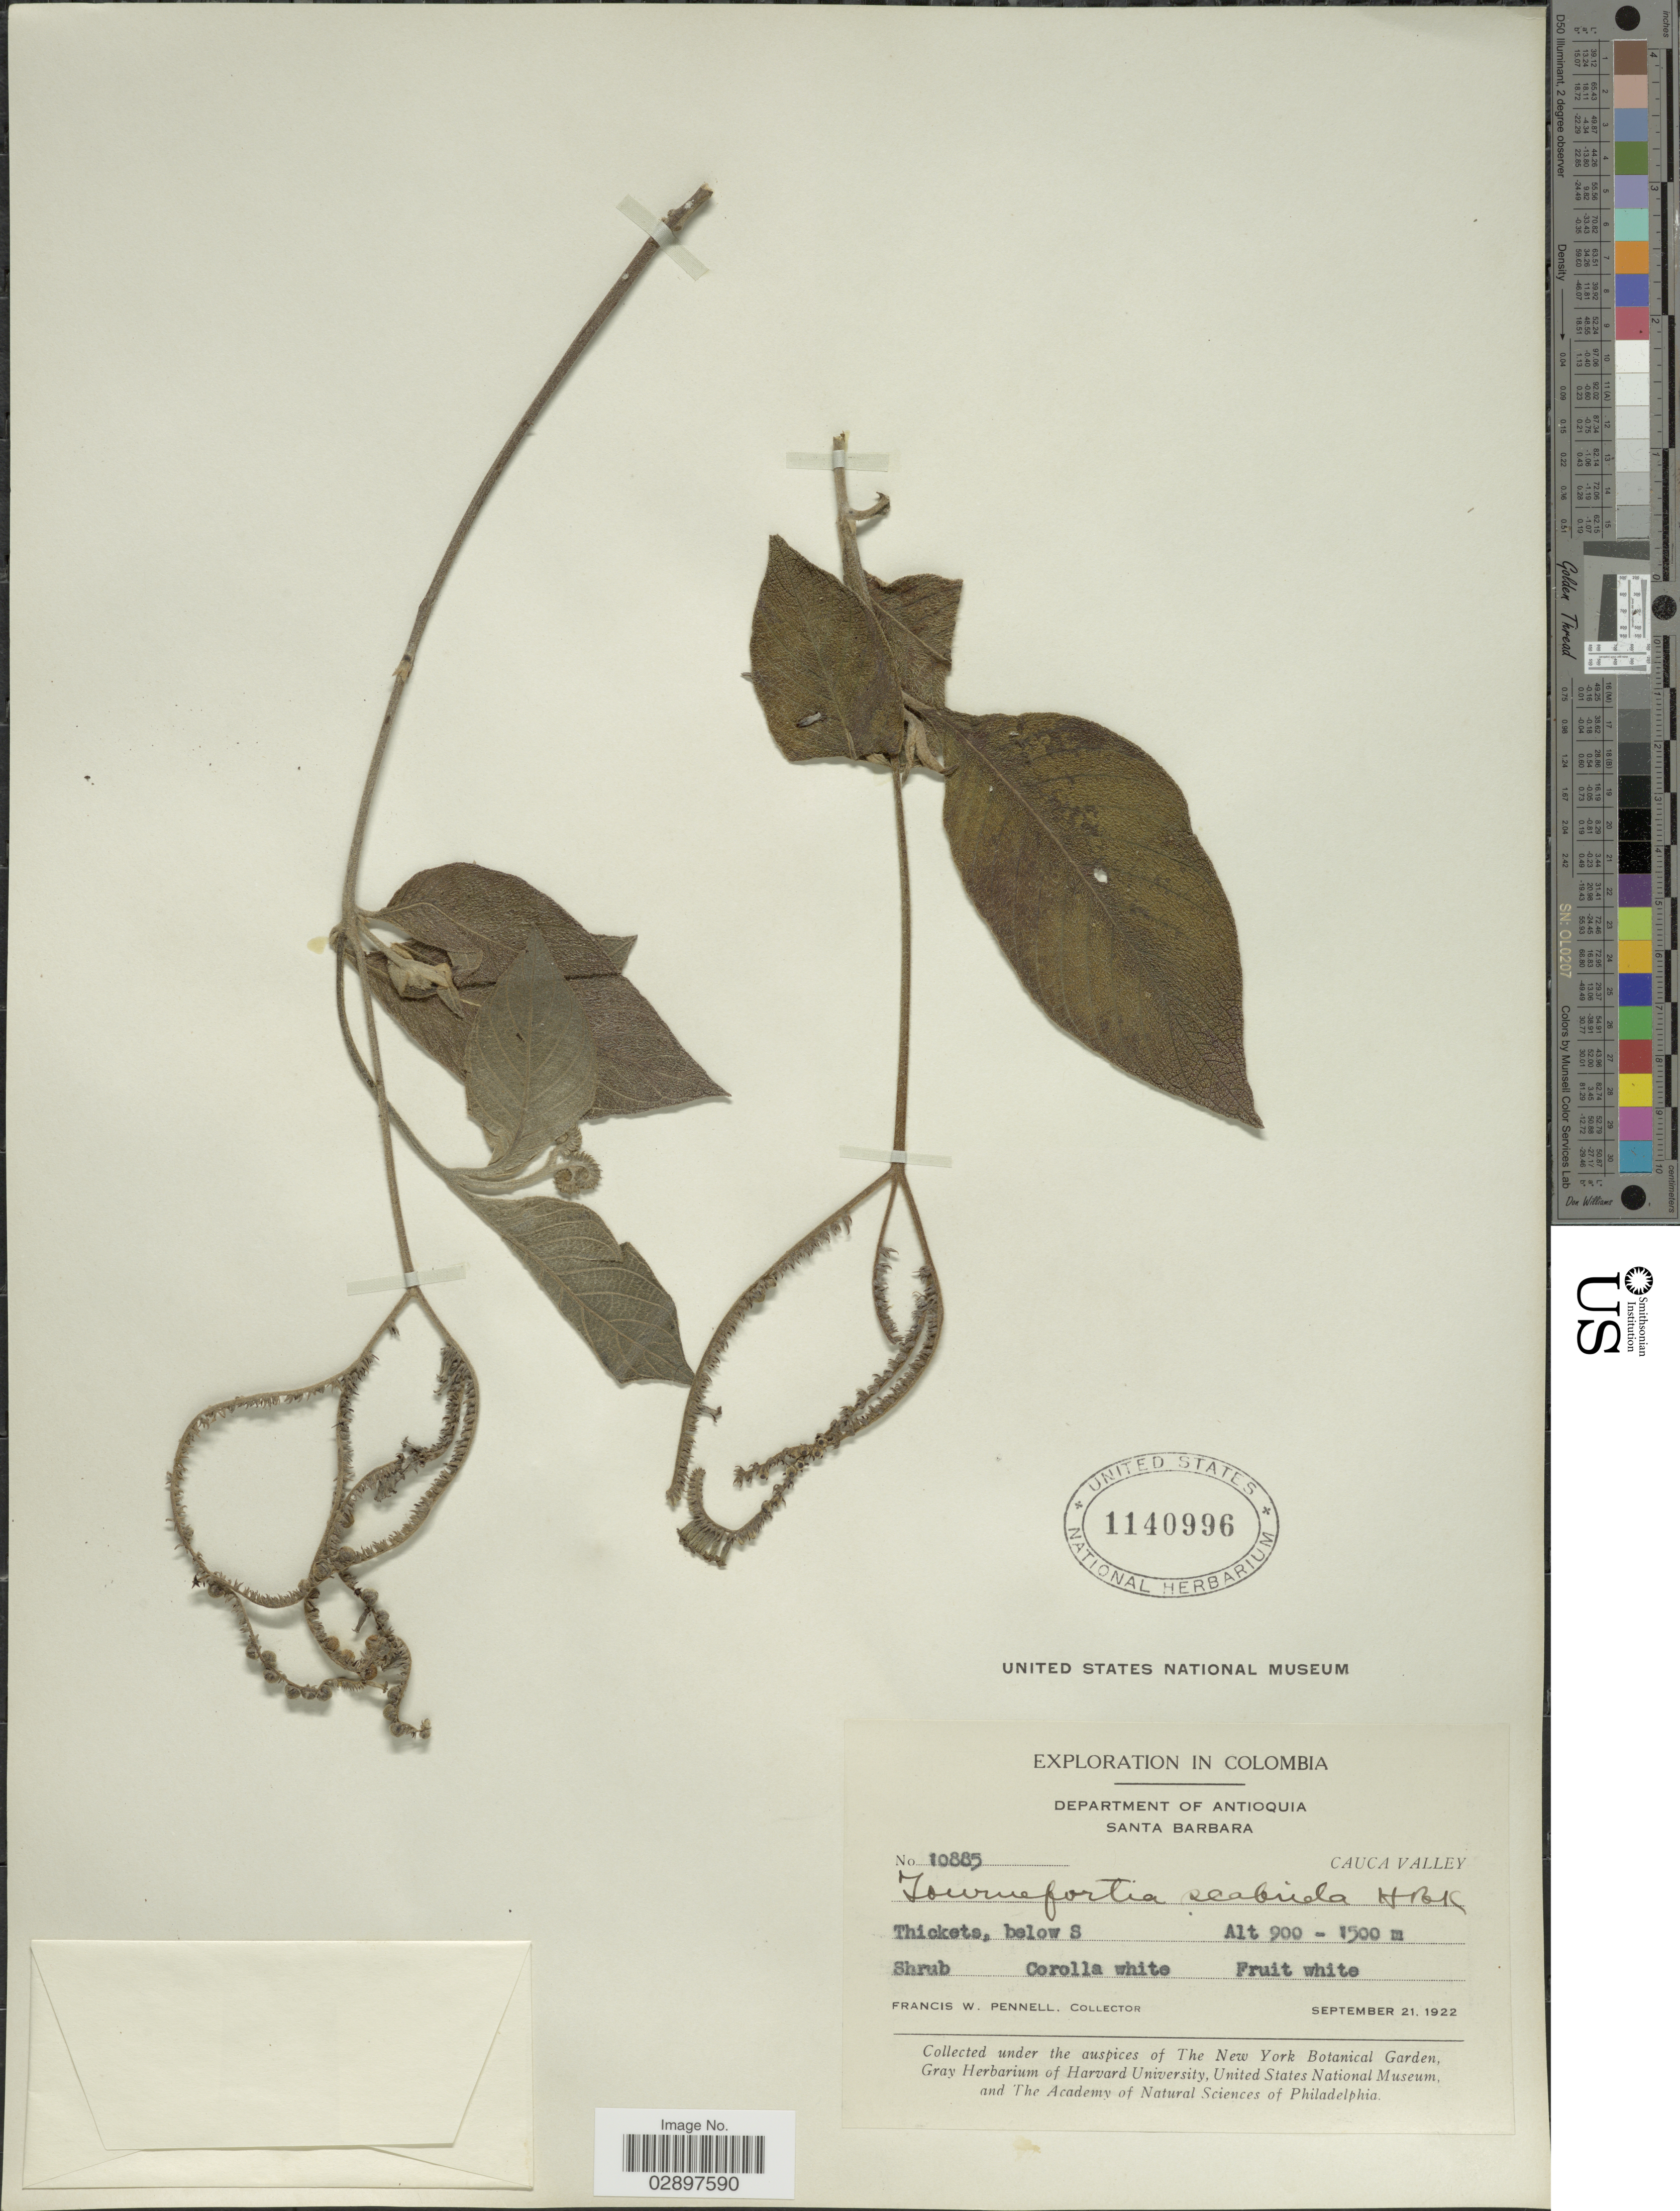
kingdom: Plantae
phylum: Tracheophyta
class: Magnoliopsida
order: Boraginales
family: Heliotropiaceae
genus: Tournefortia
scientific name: Tournefortia scabrida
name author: Kunth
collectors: F. W. Pennell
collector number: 10885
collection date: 1922-09-21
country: Colombia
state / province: Antioquia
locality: Department of Antioquia. Santa Barbara. Cauca Valley. Below S.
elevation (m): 900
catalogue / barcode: US 1140996